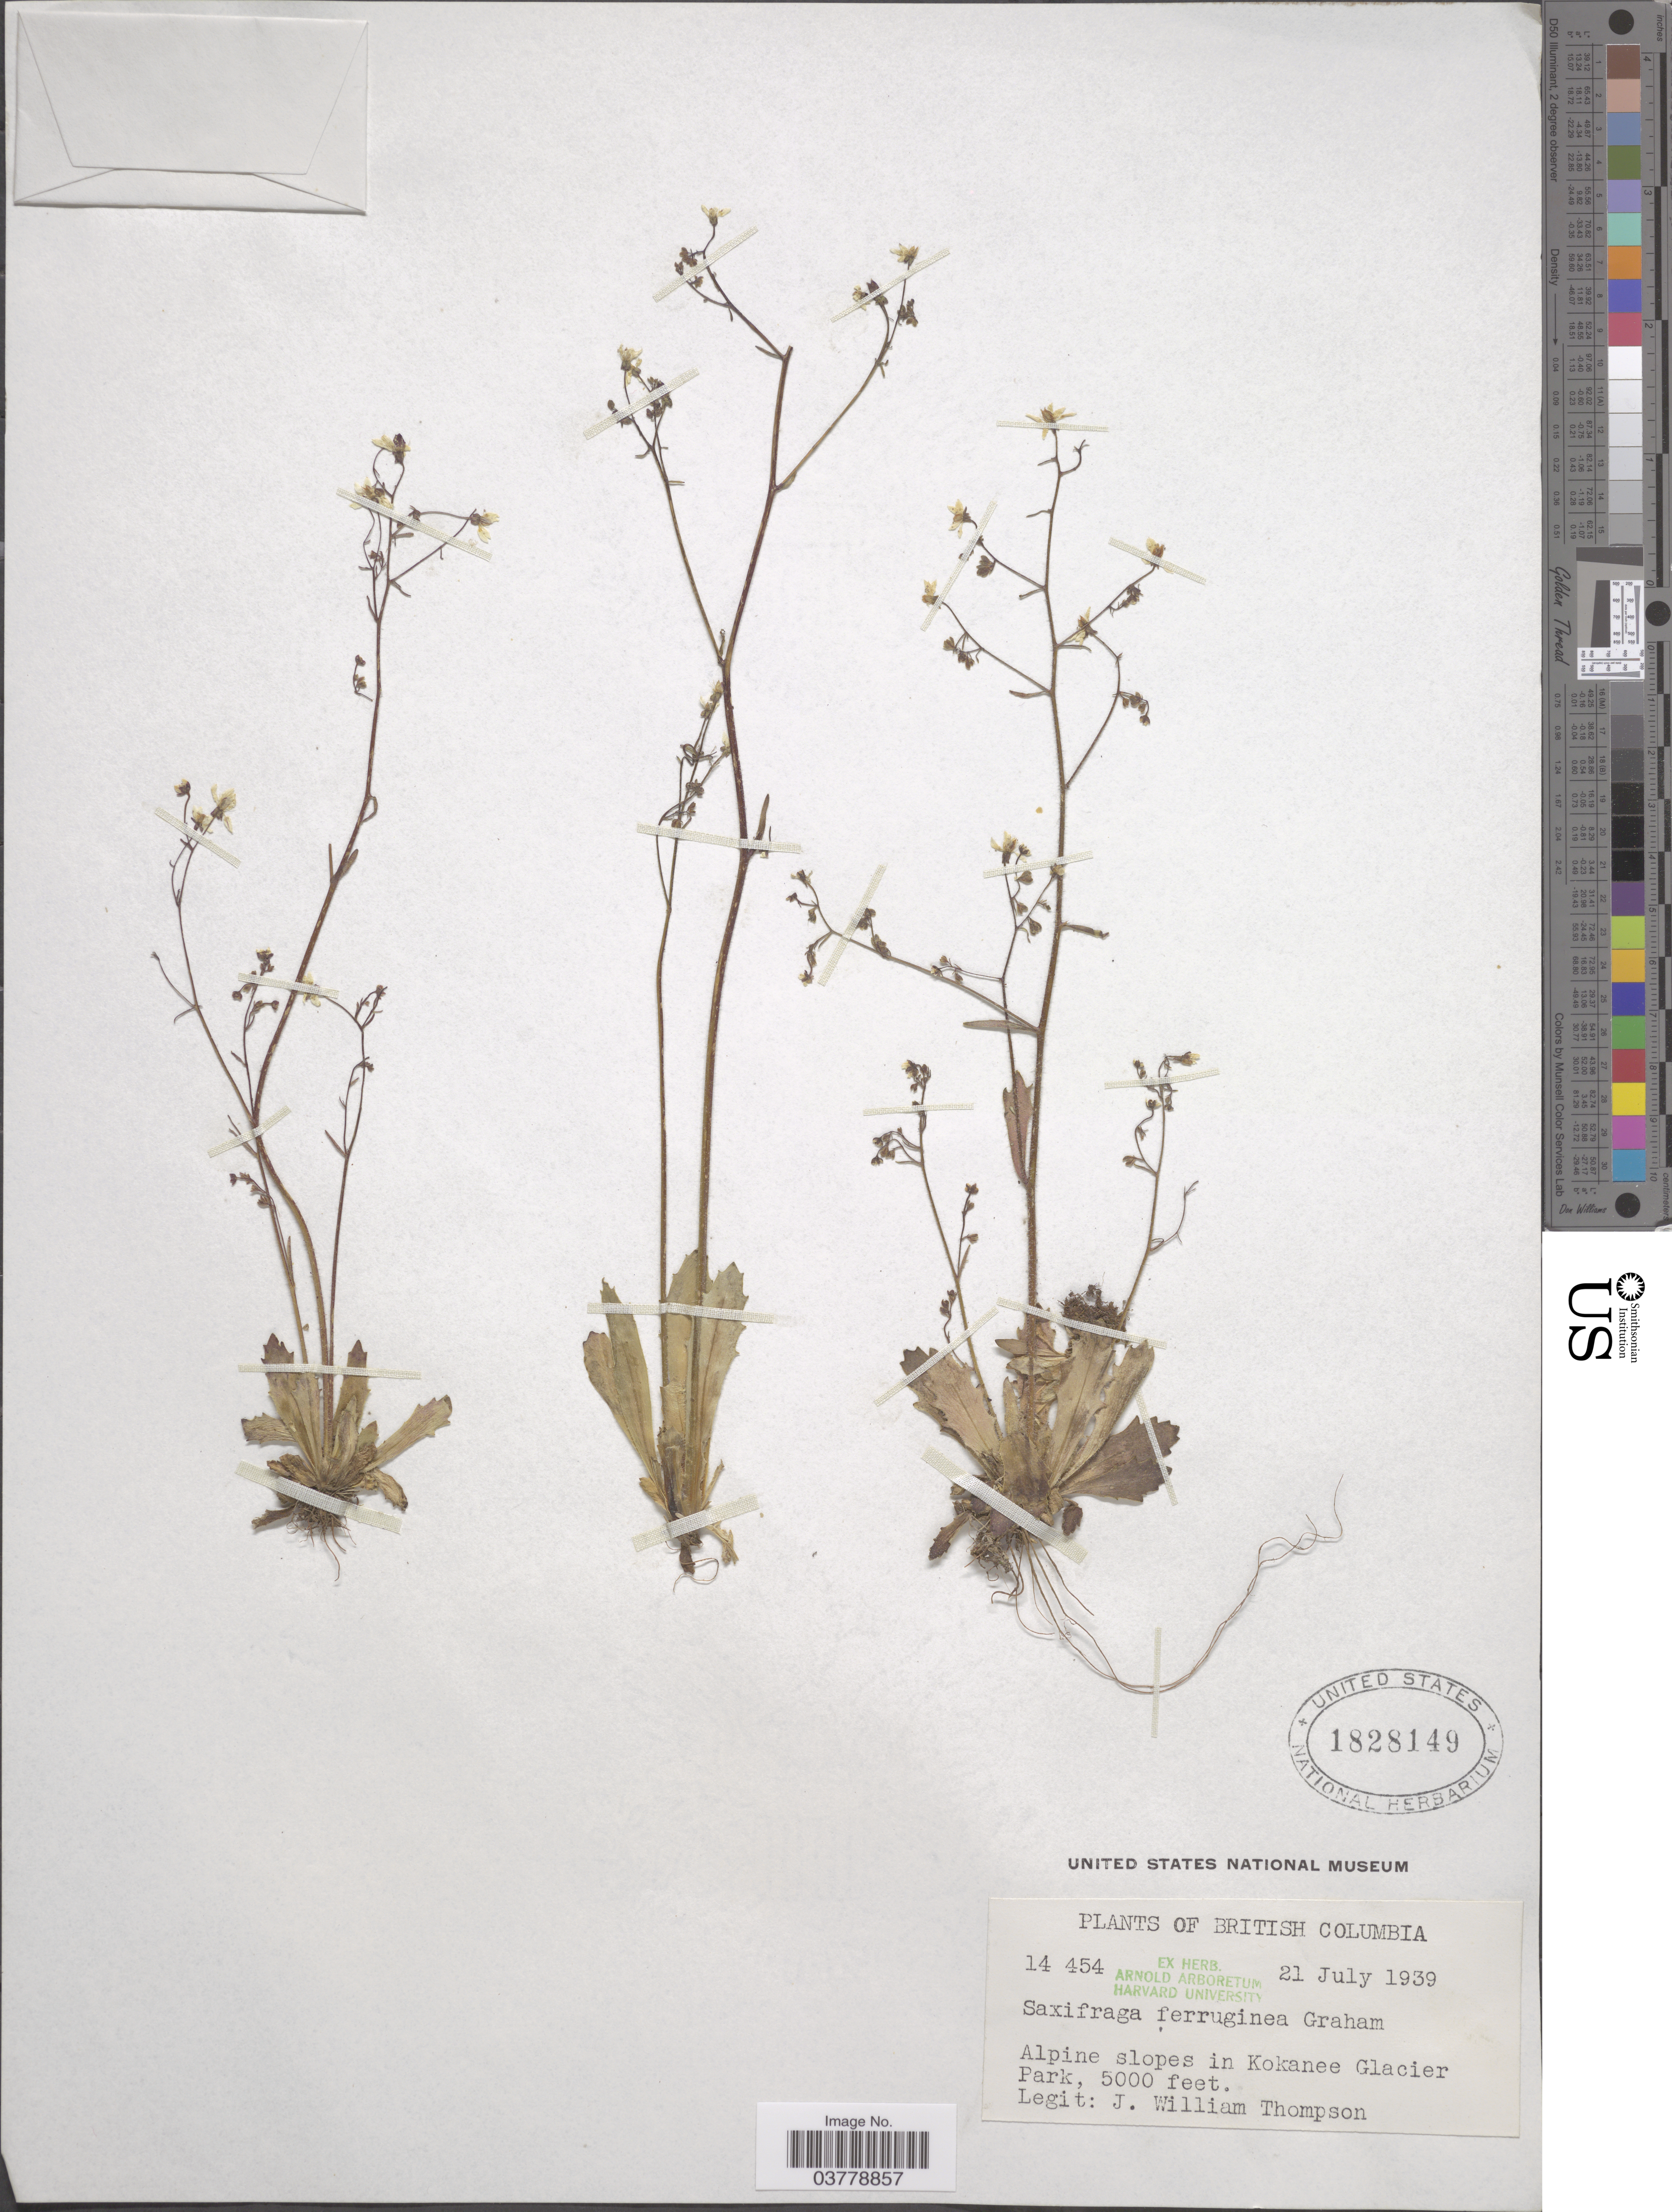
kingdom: Plantae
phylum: Tracheophyta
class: Magnoliopsida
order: Saxifragales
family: Saxifragaceae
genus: Micranthes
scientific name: Micranthes ferruginea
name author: (Graham) Brouillet & Gornall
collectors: J. W. Thompson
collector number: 14454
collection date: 1939-07-21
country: Canada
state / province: British Columbia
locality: Alpine slopes in Kokanee Glacier Park.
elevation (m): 1524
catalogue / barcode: US 1828149